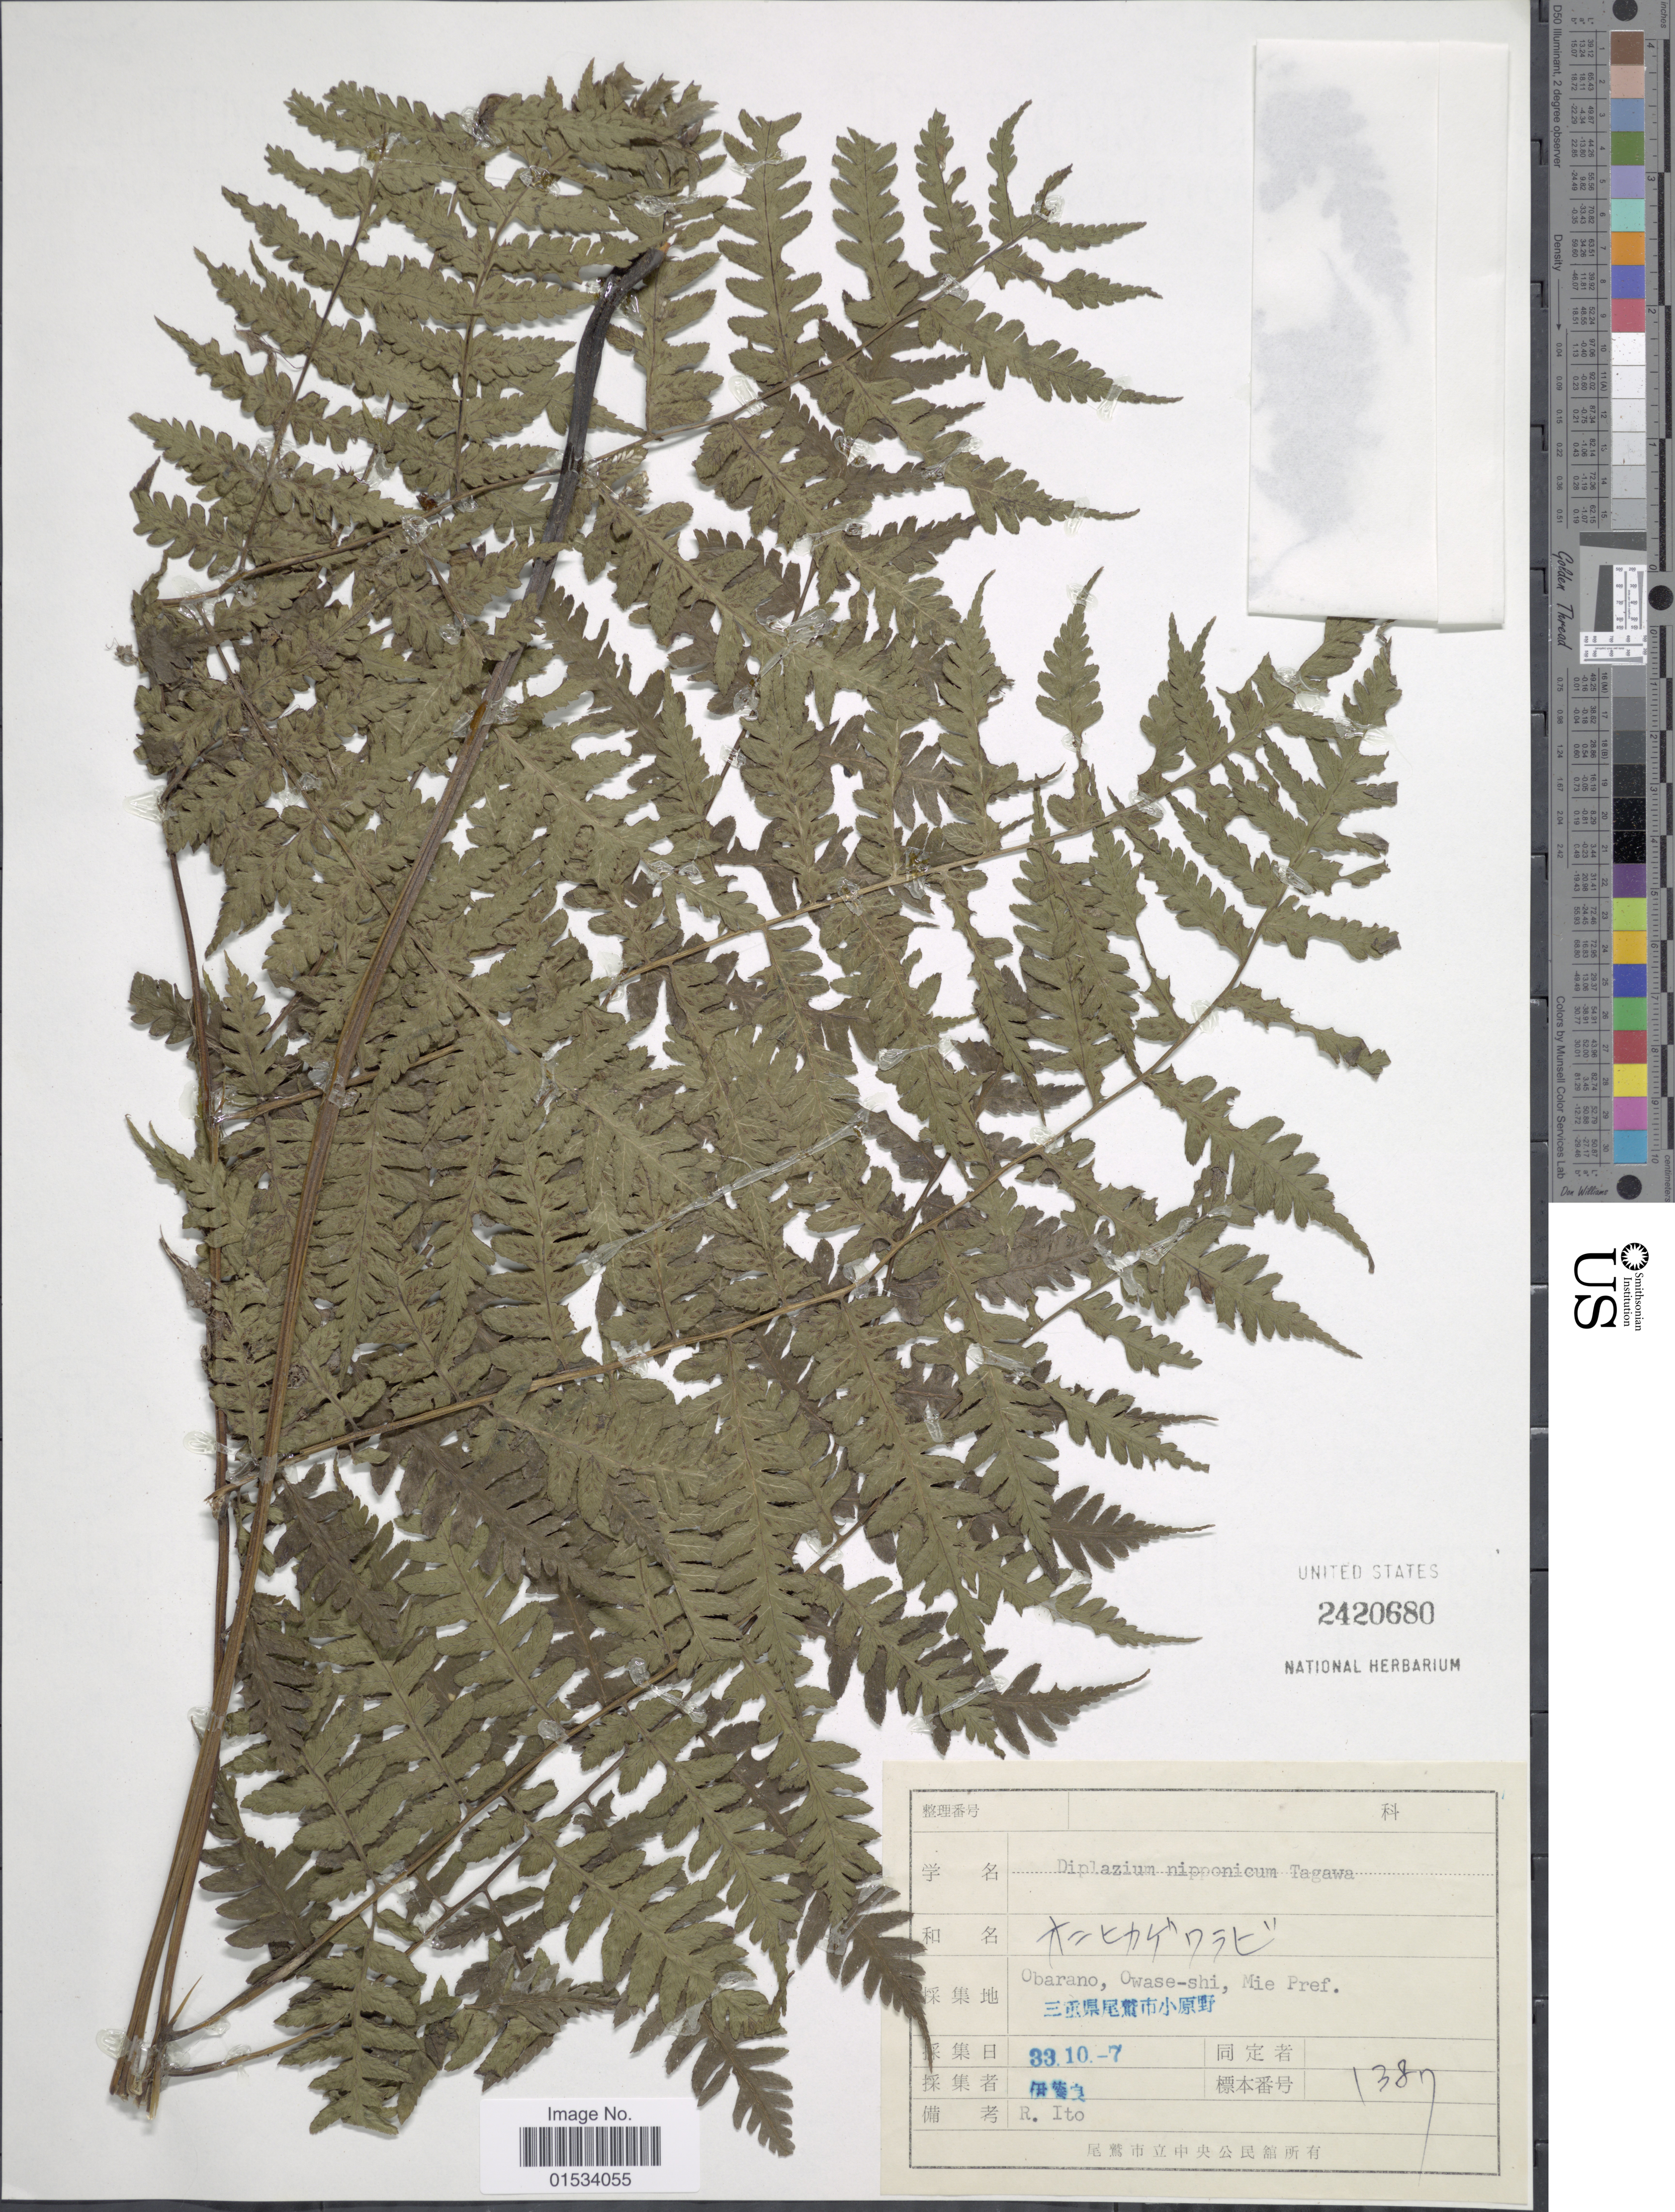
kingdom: Plantae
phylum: Tracheophyta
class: Polypodiopsida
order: Polypodiales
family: Athyriaceae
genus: Diplazium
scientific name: Diplazium nipponicolum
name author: (Ohwi)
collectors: R. Ito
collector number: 138?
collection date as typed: Transcribed d/m/y: 7/10/33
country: Japan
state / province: Mie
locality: Obarano, Owase-shi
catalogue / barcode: US 2420680